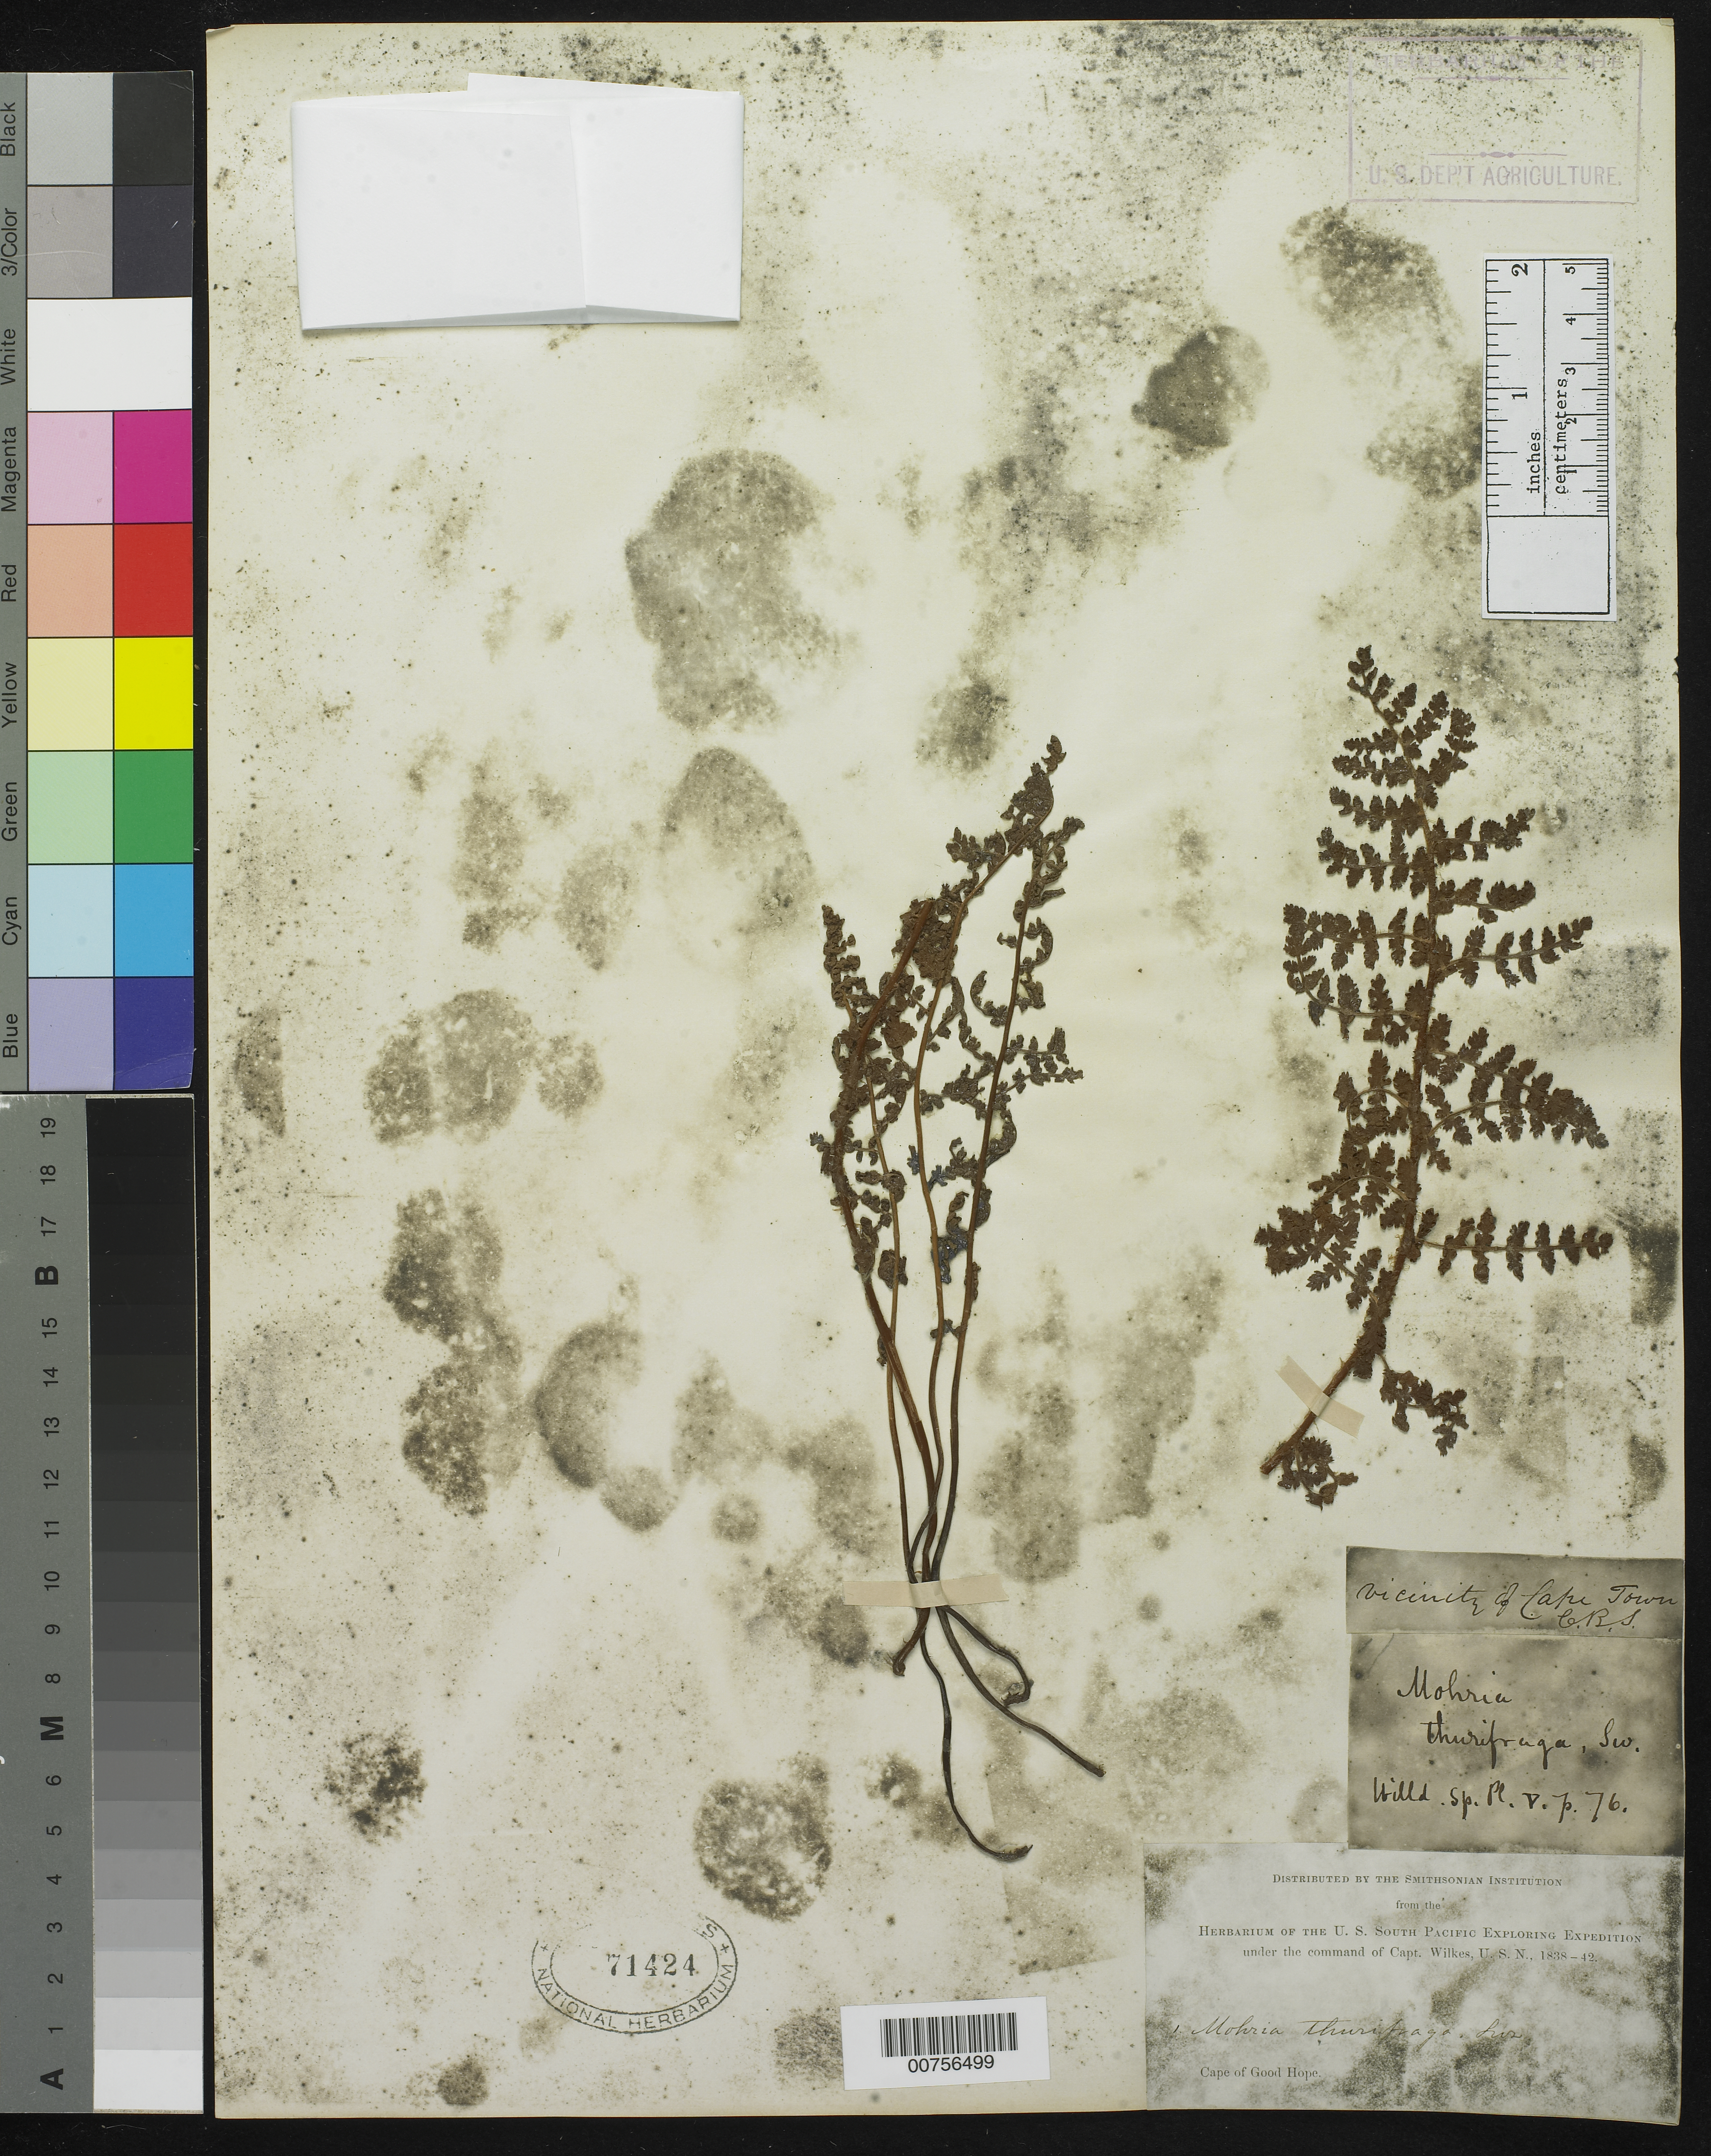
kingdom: Plantae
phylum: Tracheophyta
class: Polypodiopsida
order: Schizaeales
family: Anemiaceae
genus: Anemia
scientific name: Anemia cafforum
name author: (L.) Christenh.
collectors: Wilkes Explor. Exped.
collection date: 1838/1842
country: South Africa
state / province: Western Cape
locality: Cape of Good Hope. Cape Town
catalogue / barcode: US 71424